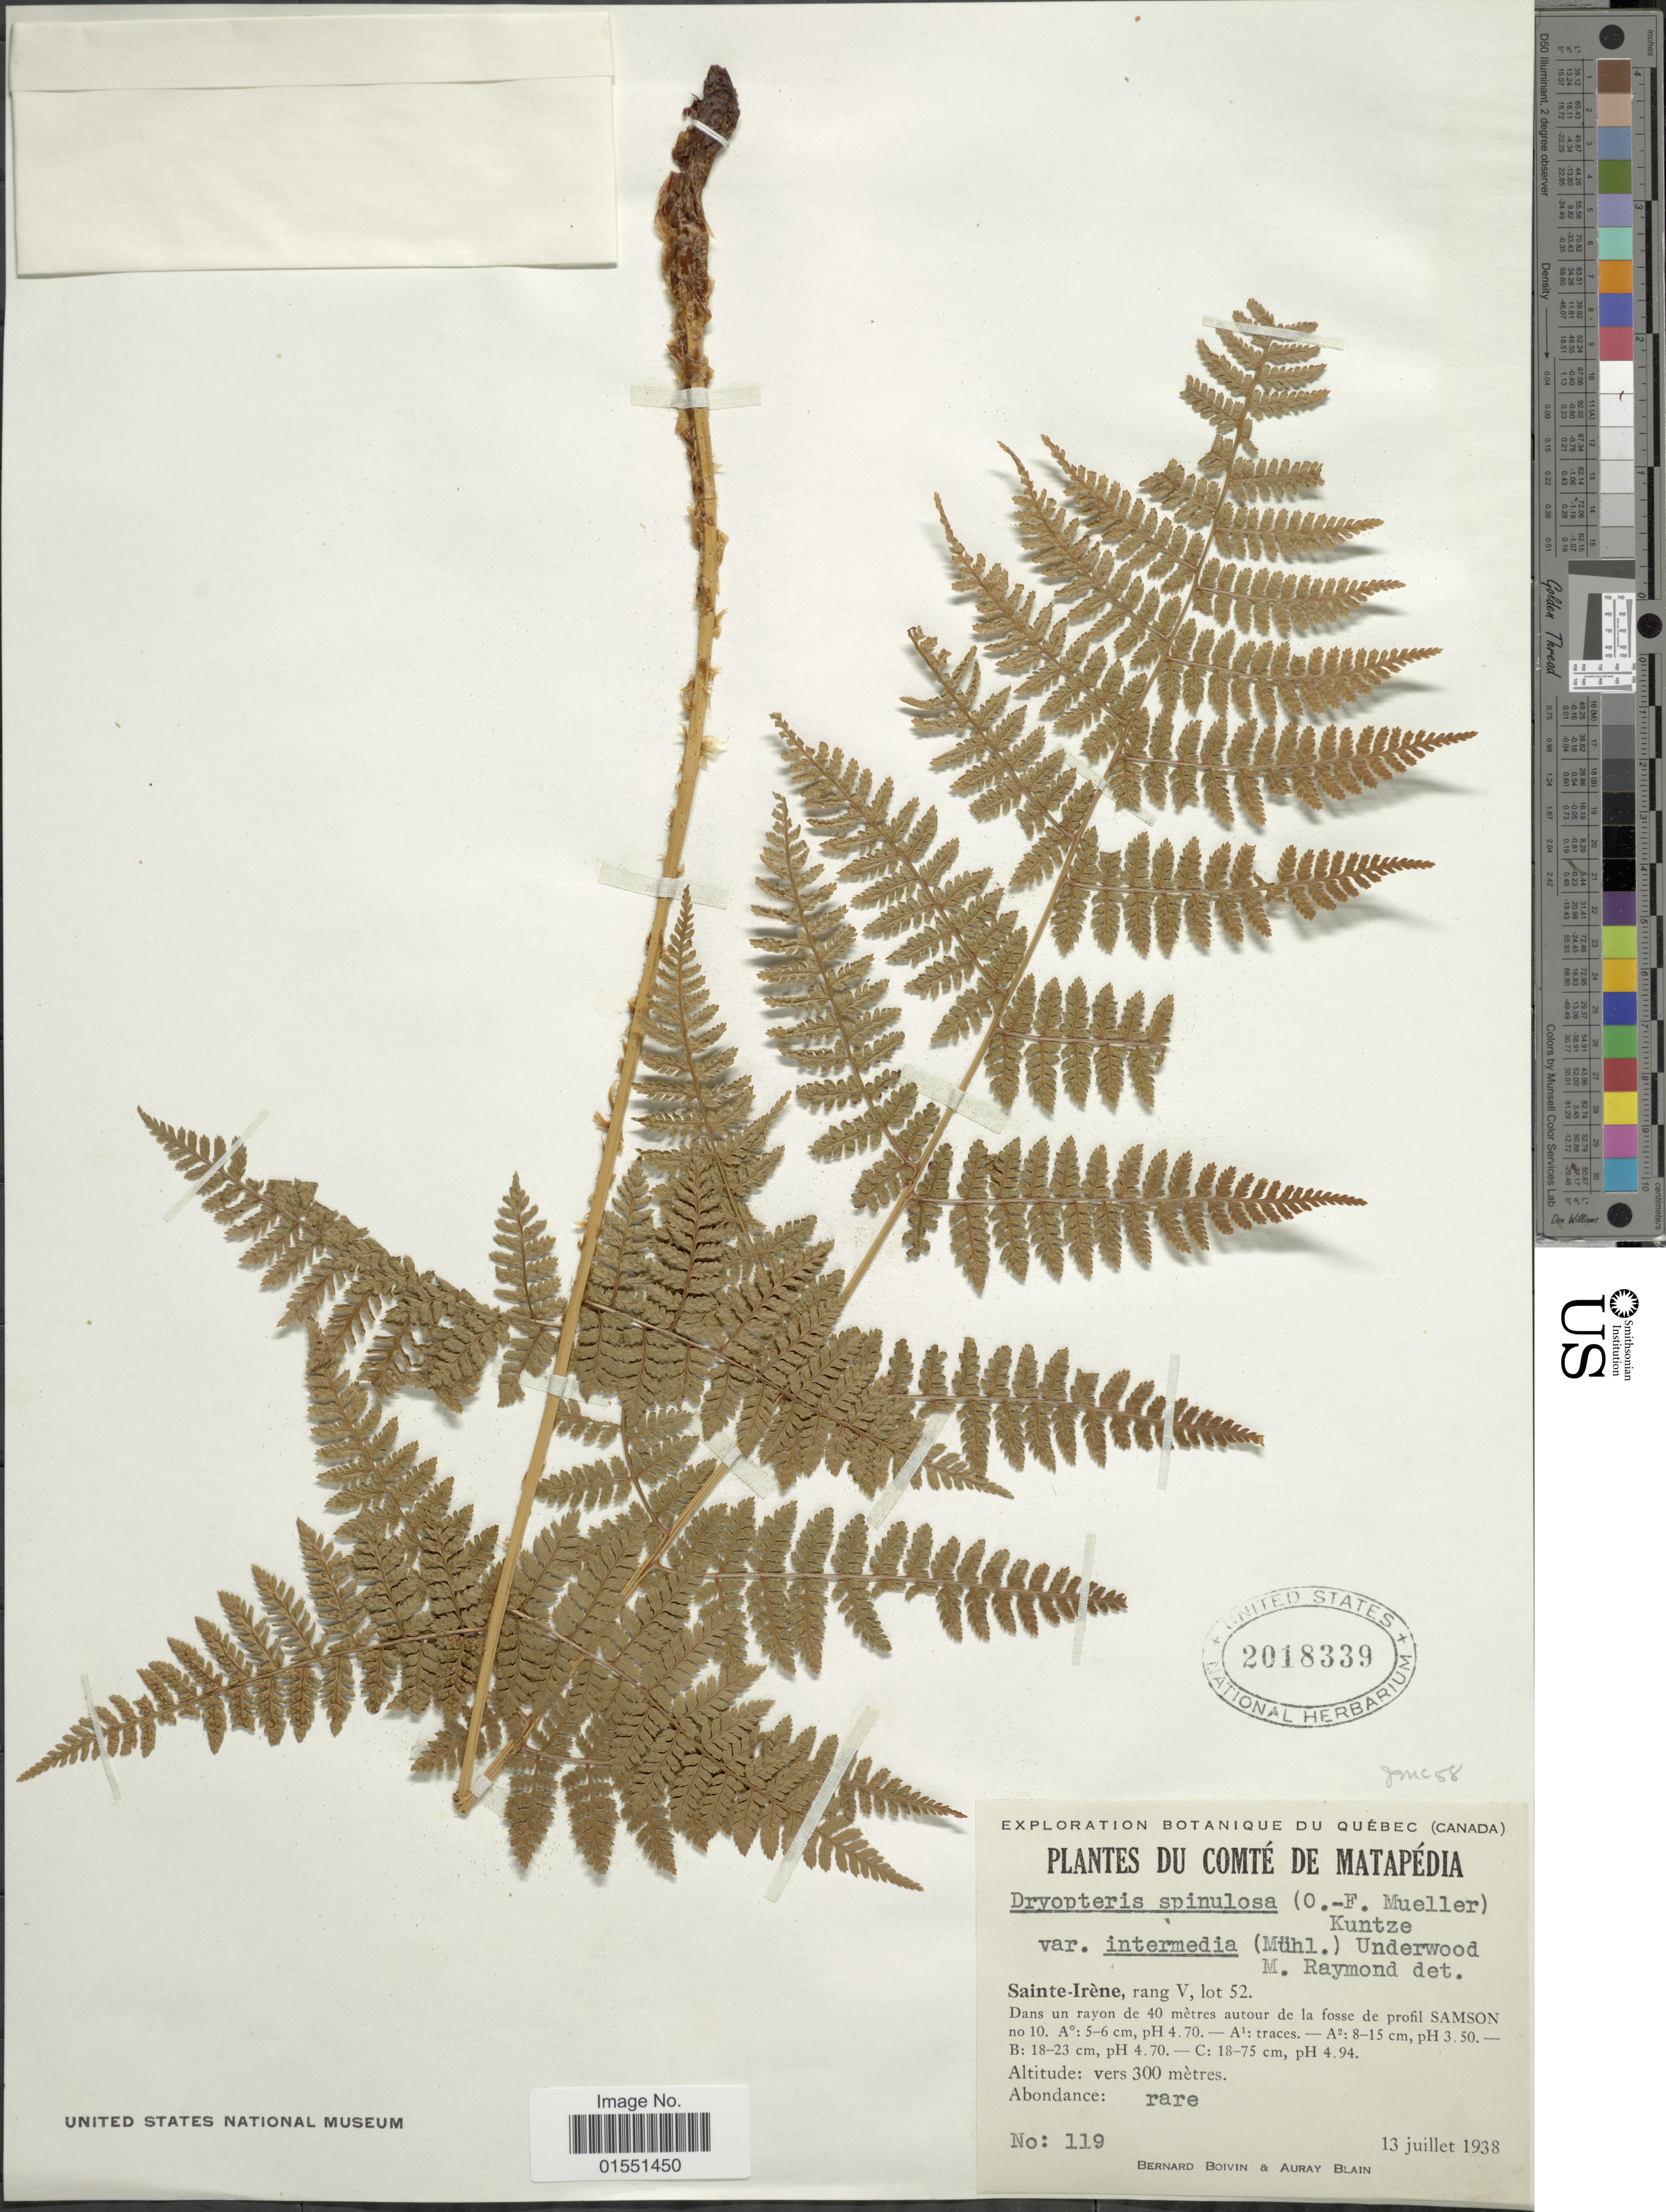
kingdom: Plantae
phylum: Tracheophyta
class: Polypodiopsida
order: Polypodiales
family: Dryopteridaceae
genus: Dryopteris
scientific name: Dryopteris intermedia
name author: (Muhl.) A. Gray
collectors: J. R. B. Boivin & A. Blain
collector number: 119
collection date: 1938-07-13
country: Canada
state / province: Quebec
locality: Comté de Matapédia. Sainte-Irène, rang V, lot 52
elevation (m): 300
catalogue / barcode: US 2018339